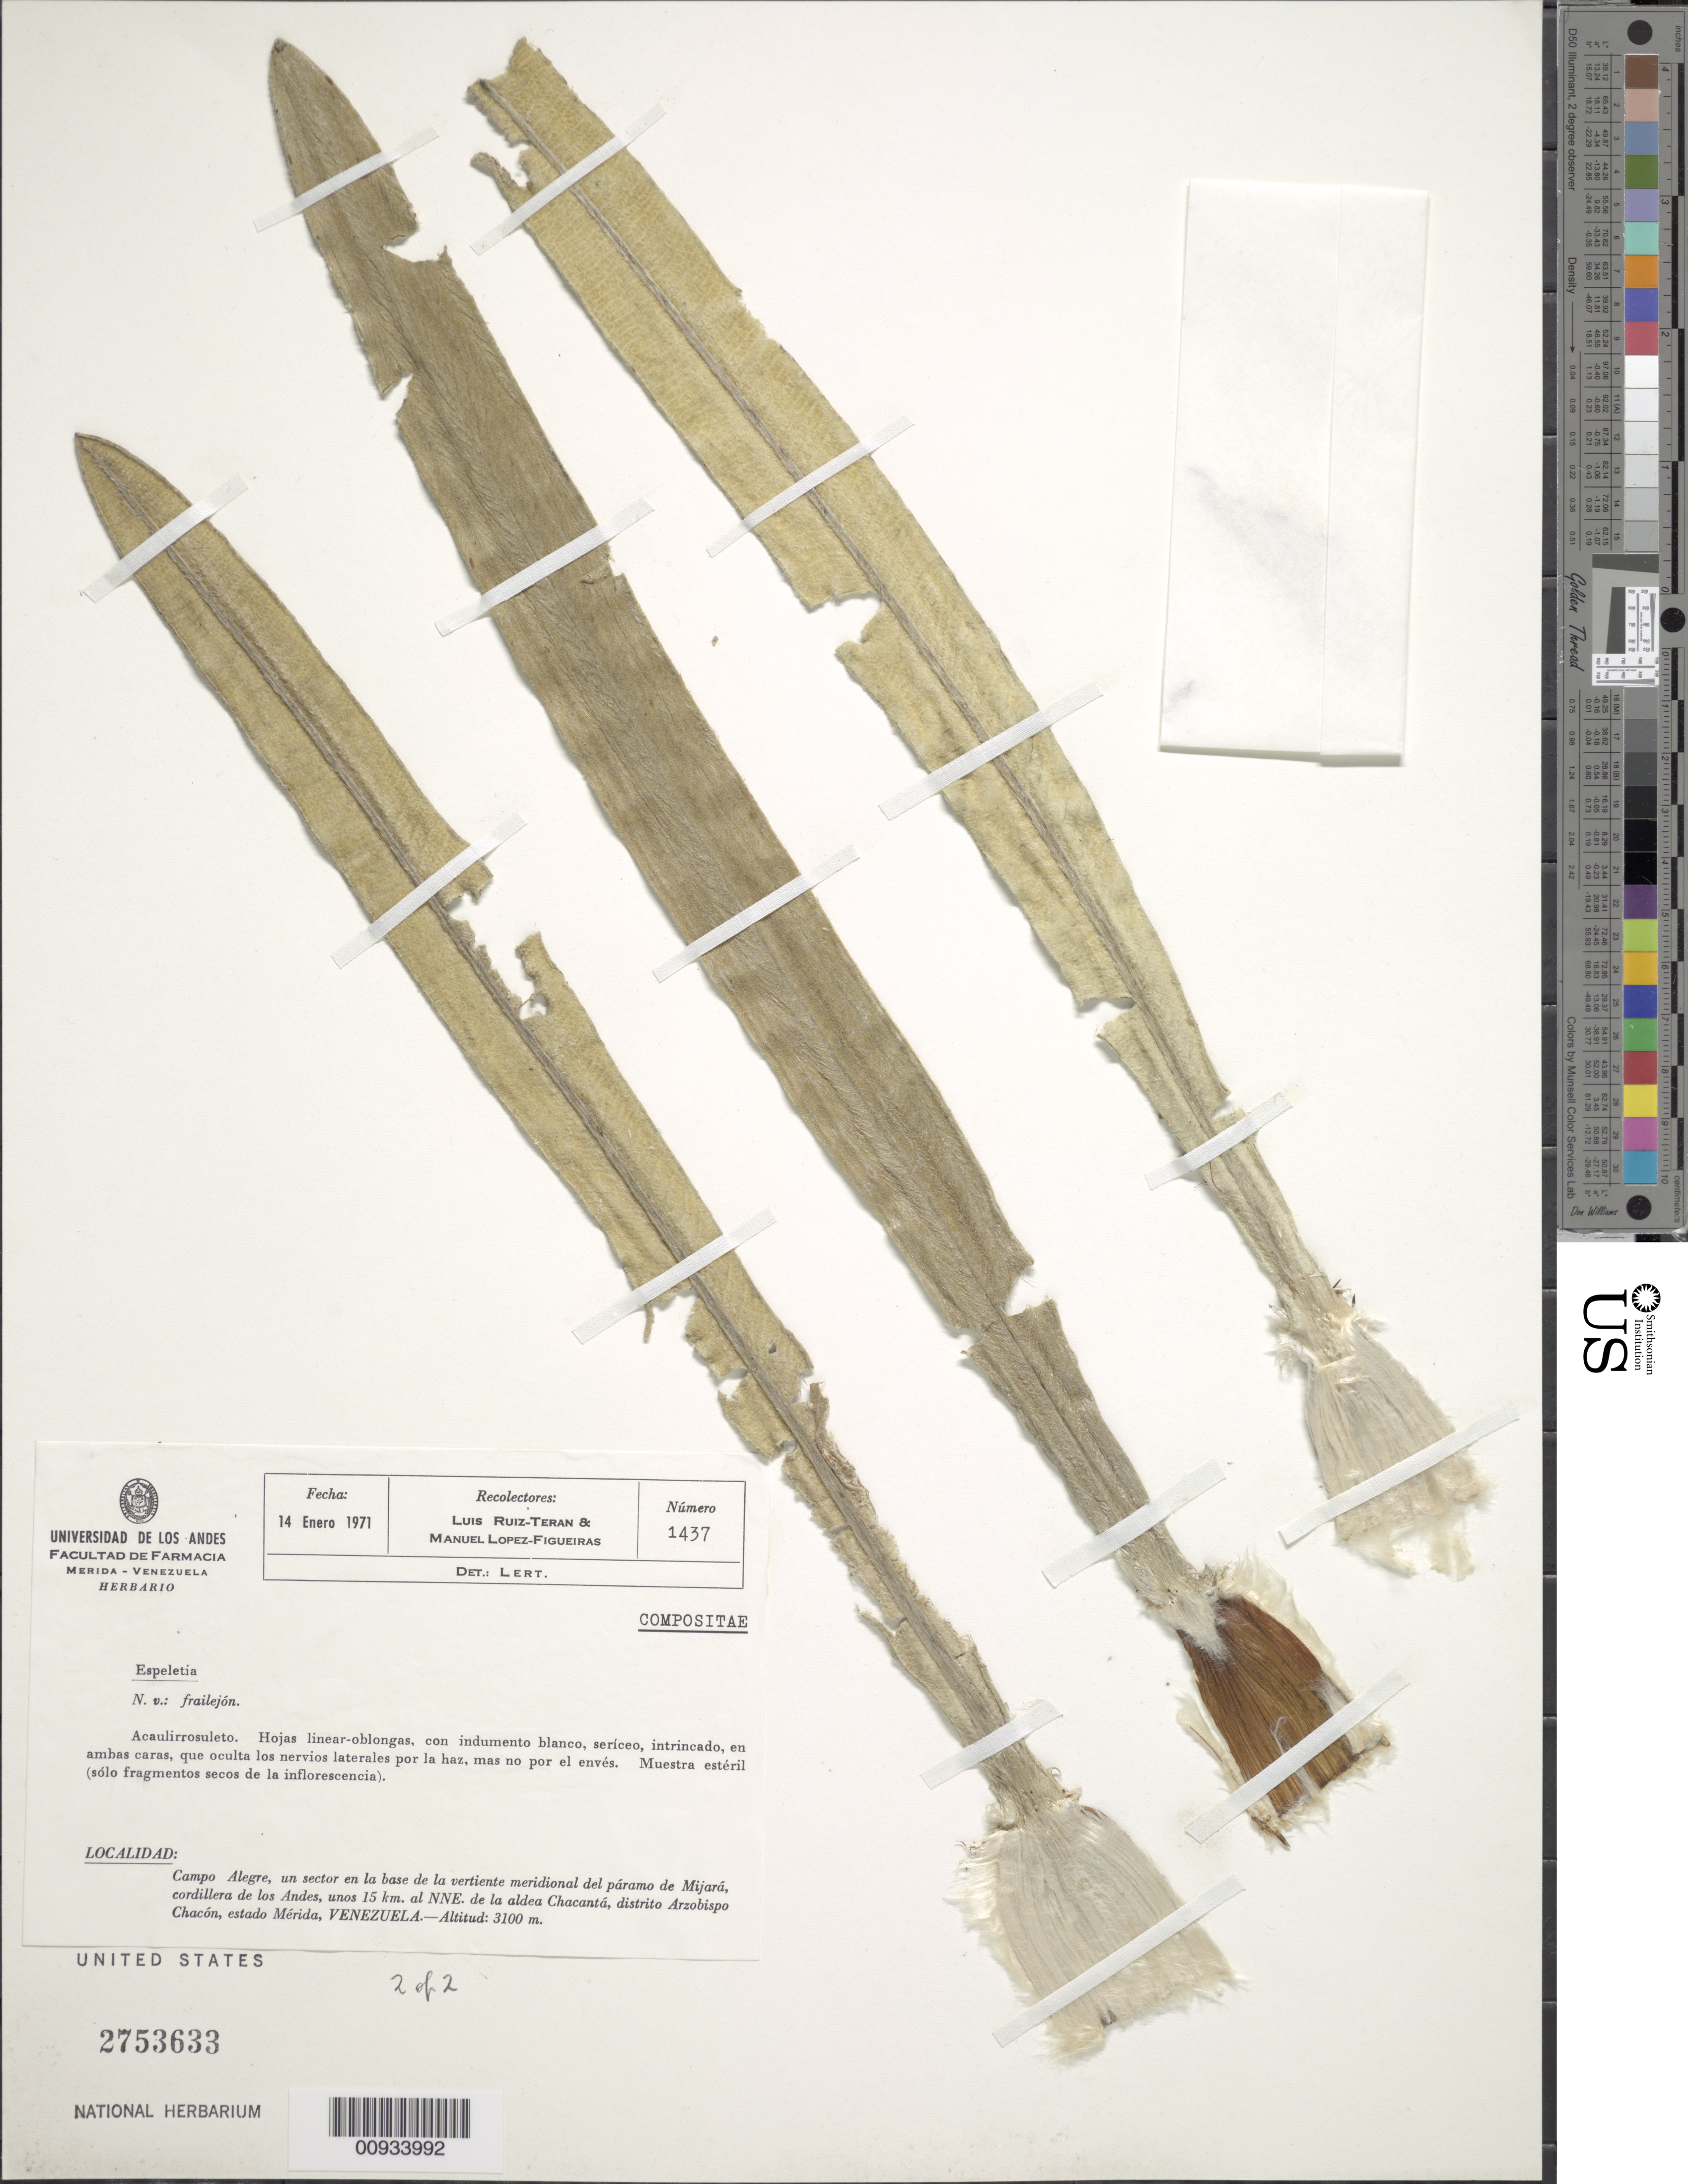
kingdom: Plantae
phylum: Tracheophyta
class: Magnoliopsida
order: Asterales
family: Asteraceae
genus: Espeletia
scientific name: Espeletia sp.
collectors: L. E. Ruíz-Terán & M. López Figueiras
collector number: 1437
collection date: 1971-01-14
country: Venezuela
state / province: Mérida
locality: Campo Alegre, un sector en la base de la vertiente meridional del paramo de Mijara, cordillera de los Andes, unos 15 km. al NNE. de la aldea Chacanta, distrito Arzobispo Chacon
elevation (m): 3100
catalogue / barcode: US 2753633